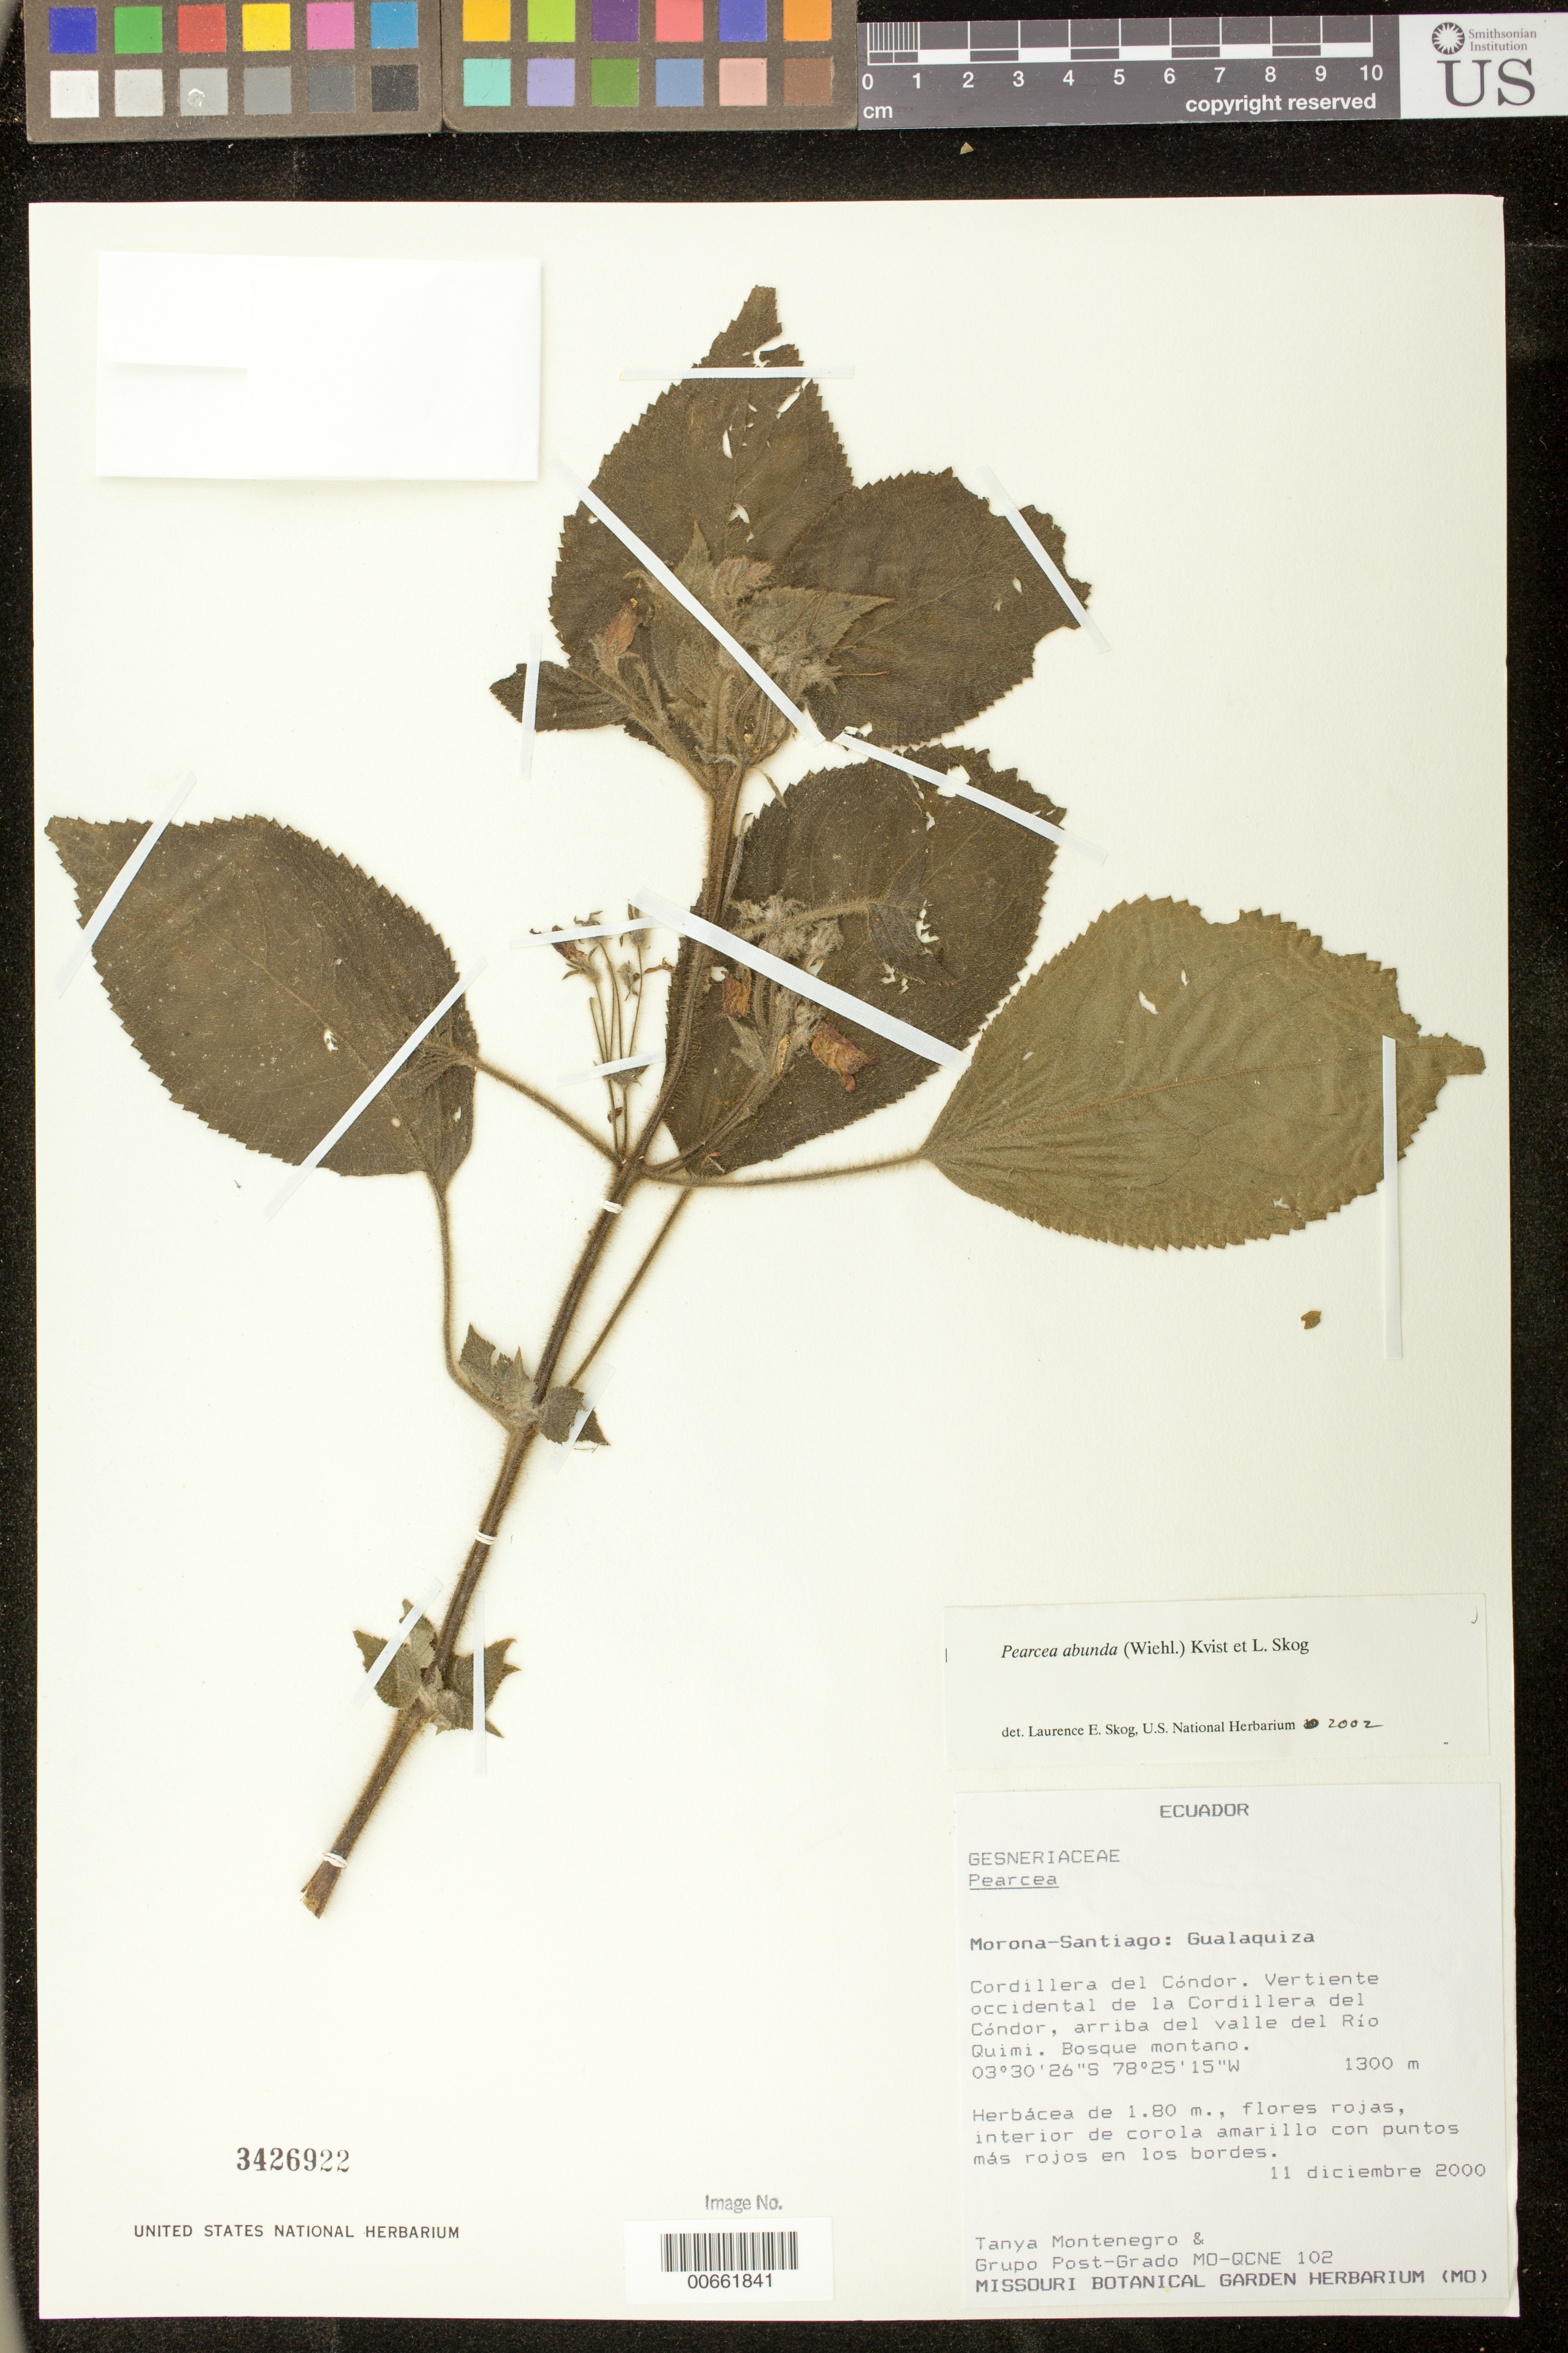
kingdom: Plantae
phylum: Tracheophyta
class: Magnoliopsida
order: Lamiales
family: Gesneriaceae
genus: Pearcea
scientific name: Pearcea abunda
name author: (Wiehler) L.P. Kvist & L.E. Skog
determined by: Skog, Laurence E.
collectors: T. Montenegro & Grupo Post-Grado MO-QCNE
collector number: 102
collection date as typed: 11 Dec 2000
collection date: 2000-12-11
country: Ecuador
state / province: Morona-Santiago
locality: Gualaquiza, Cordillera del Cóndor, vertiente occidental de la Cordillera del Cóndor, arriba del valle del Río Quimi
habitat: Bosque montano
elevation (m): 1300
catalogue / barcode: US 3426922